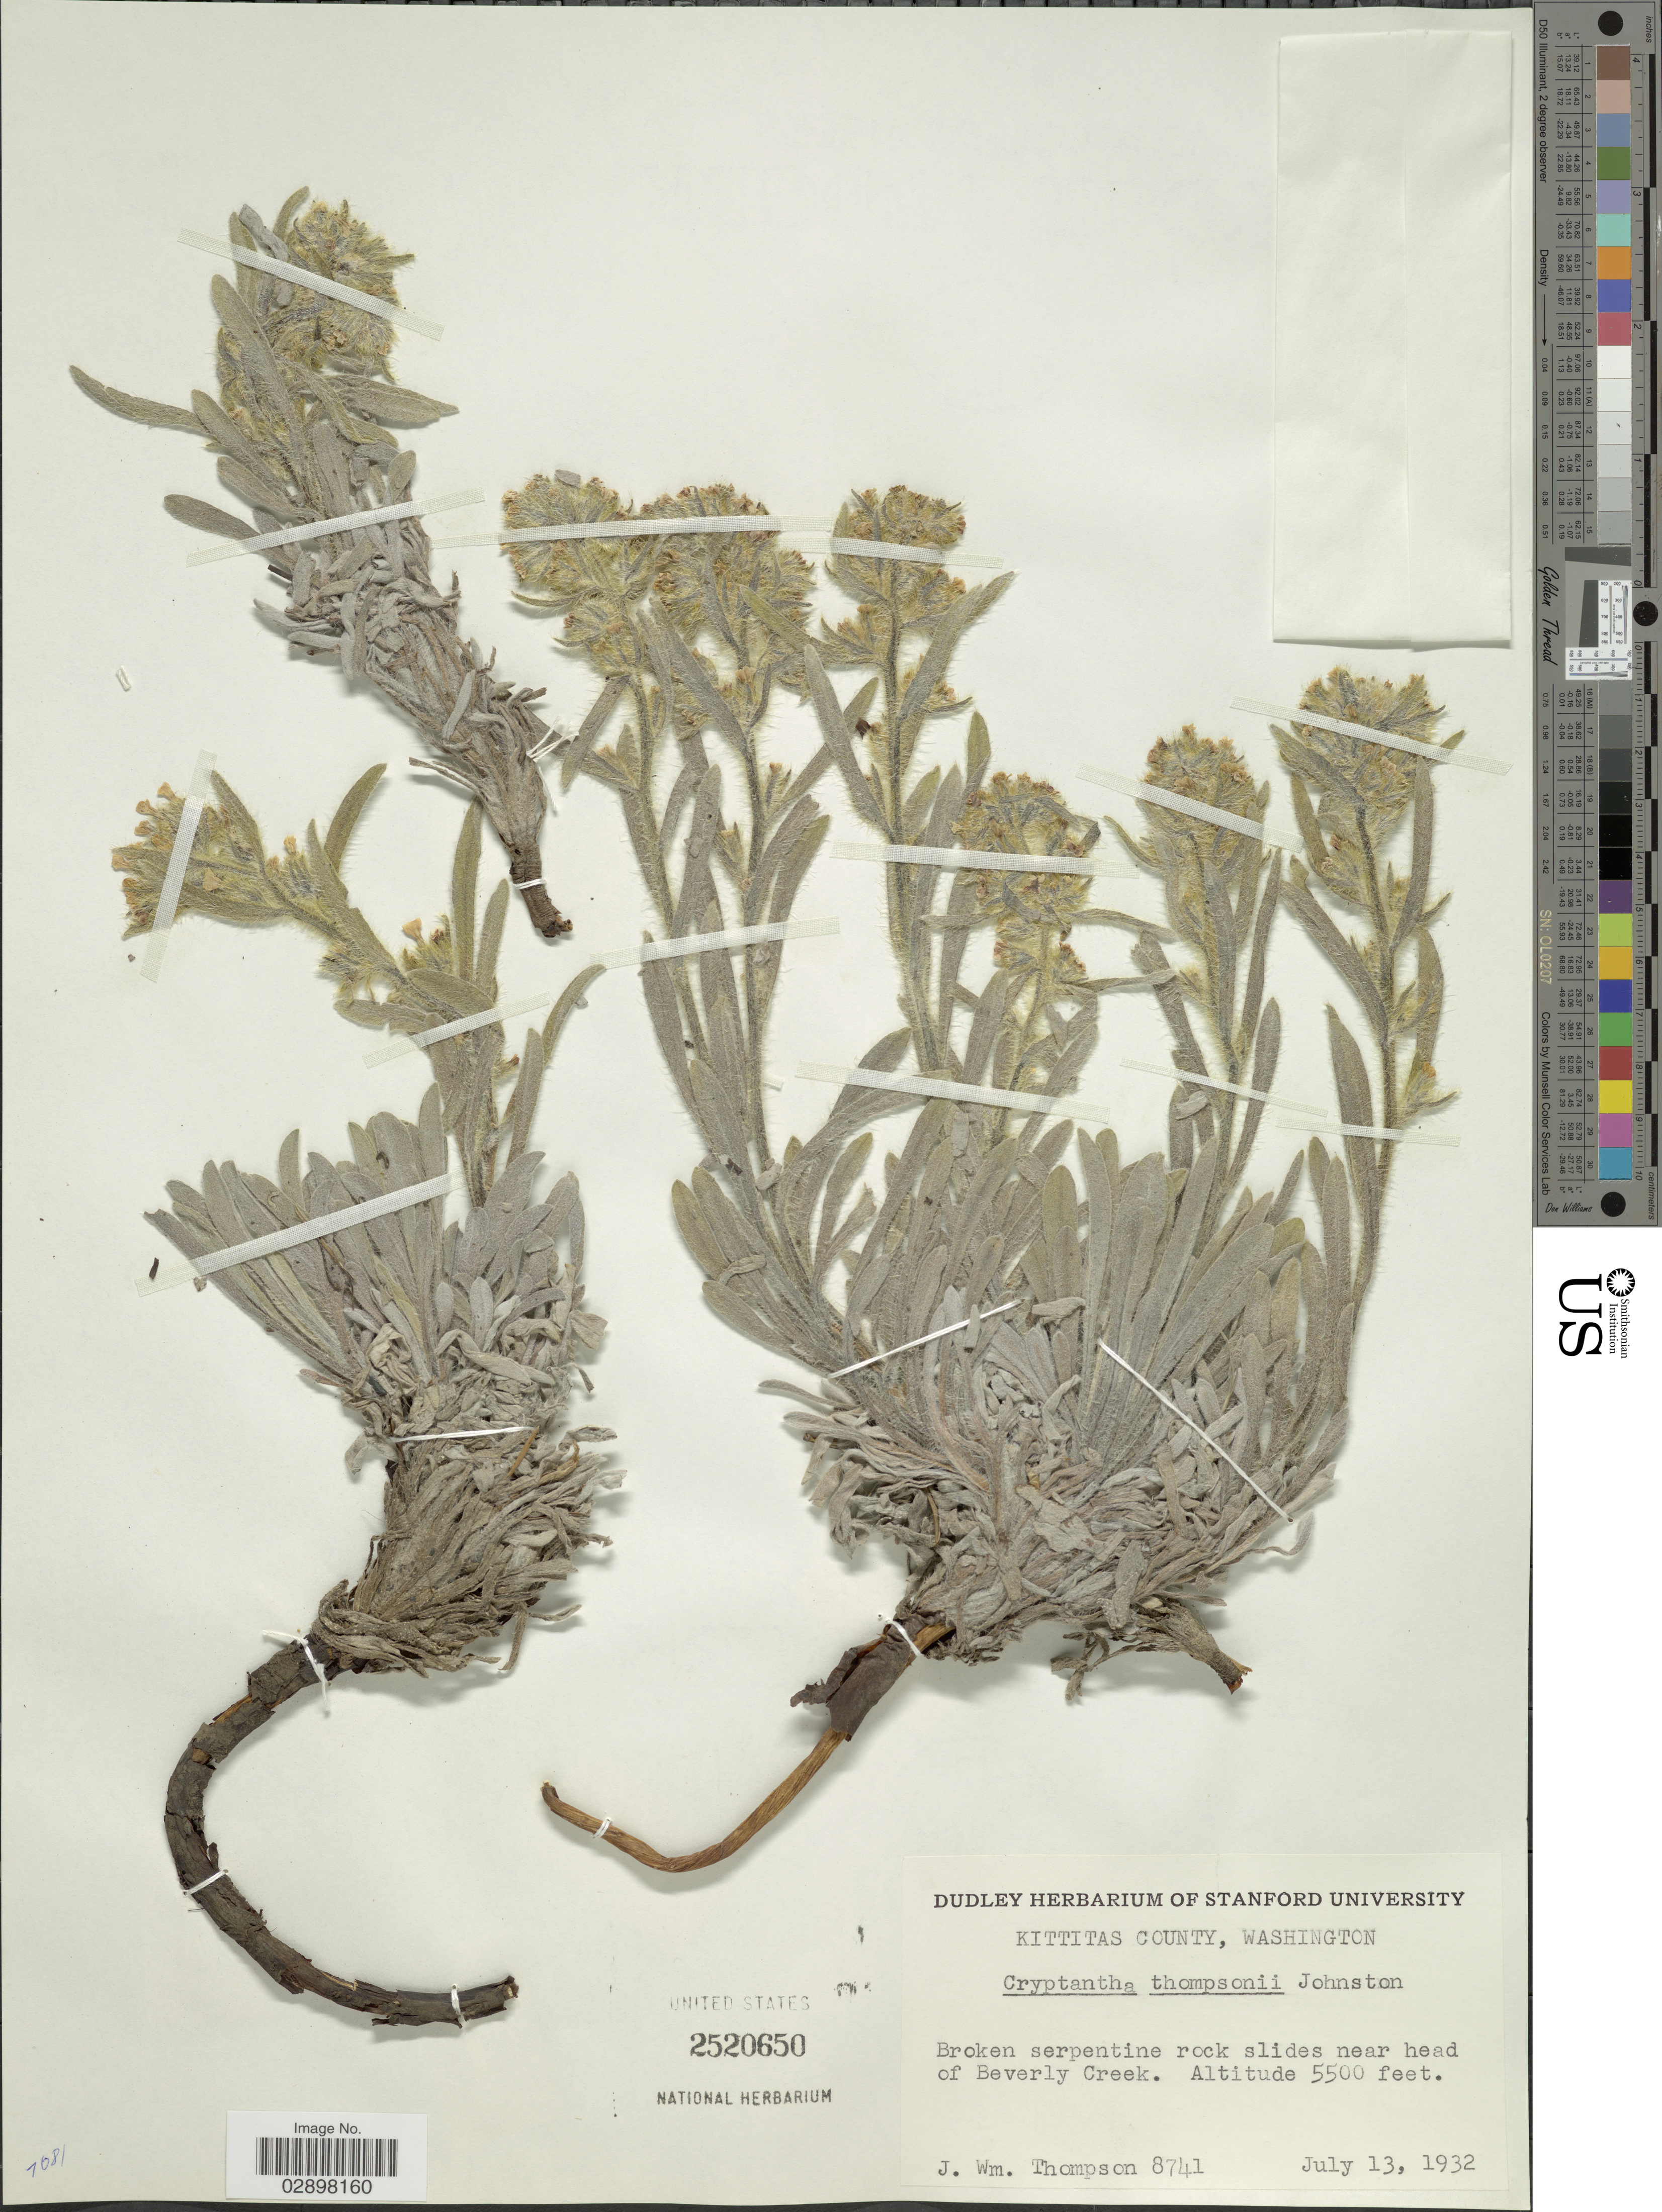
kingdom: Plantae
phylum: Tracheophyta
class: Magnoliopsida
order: Boraginales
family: Boraginaceae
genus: Cryptantha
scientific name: Cryptantha thompsonii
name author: I.M. Johnst.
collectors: J. W. Thompson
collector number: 8741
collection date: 1932-07-13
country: United States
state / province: Washington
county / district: Kittitas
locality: Kittitas County, Broken serpentine rock slides near head of Beverly Creek.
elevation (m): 1676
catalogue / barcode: US 2520650